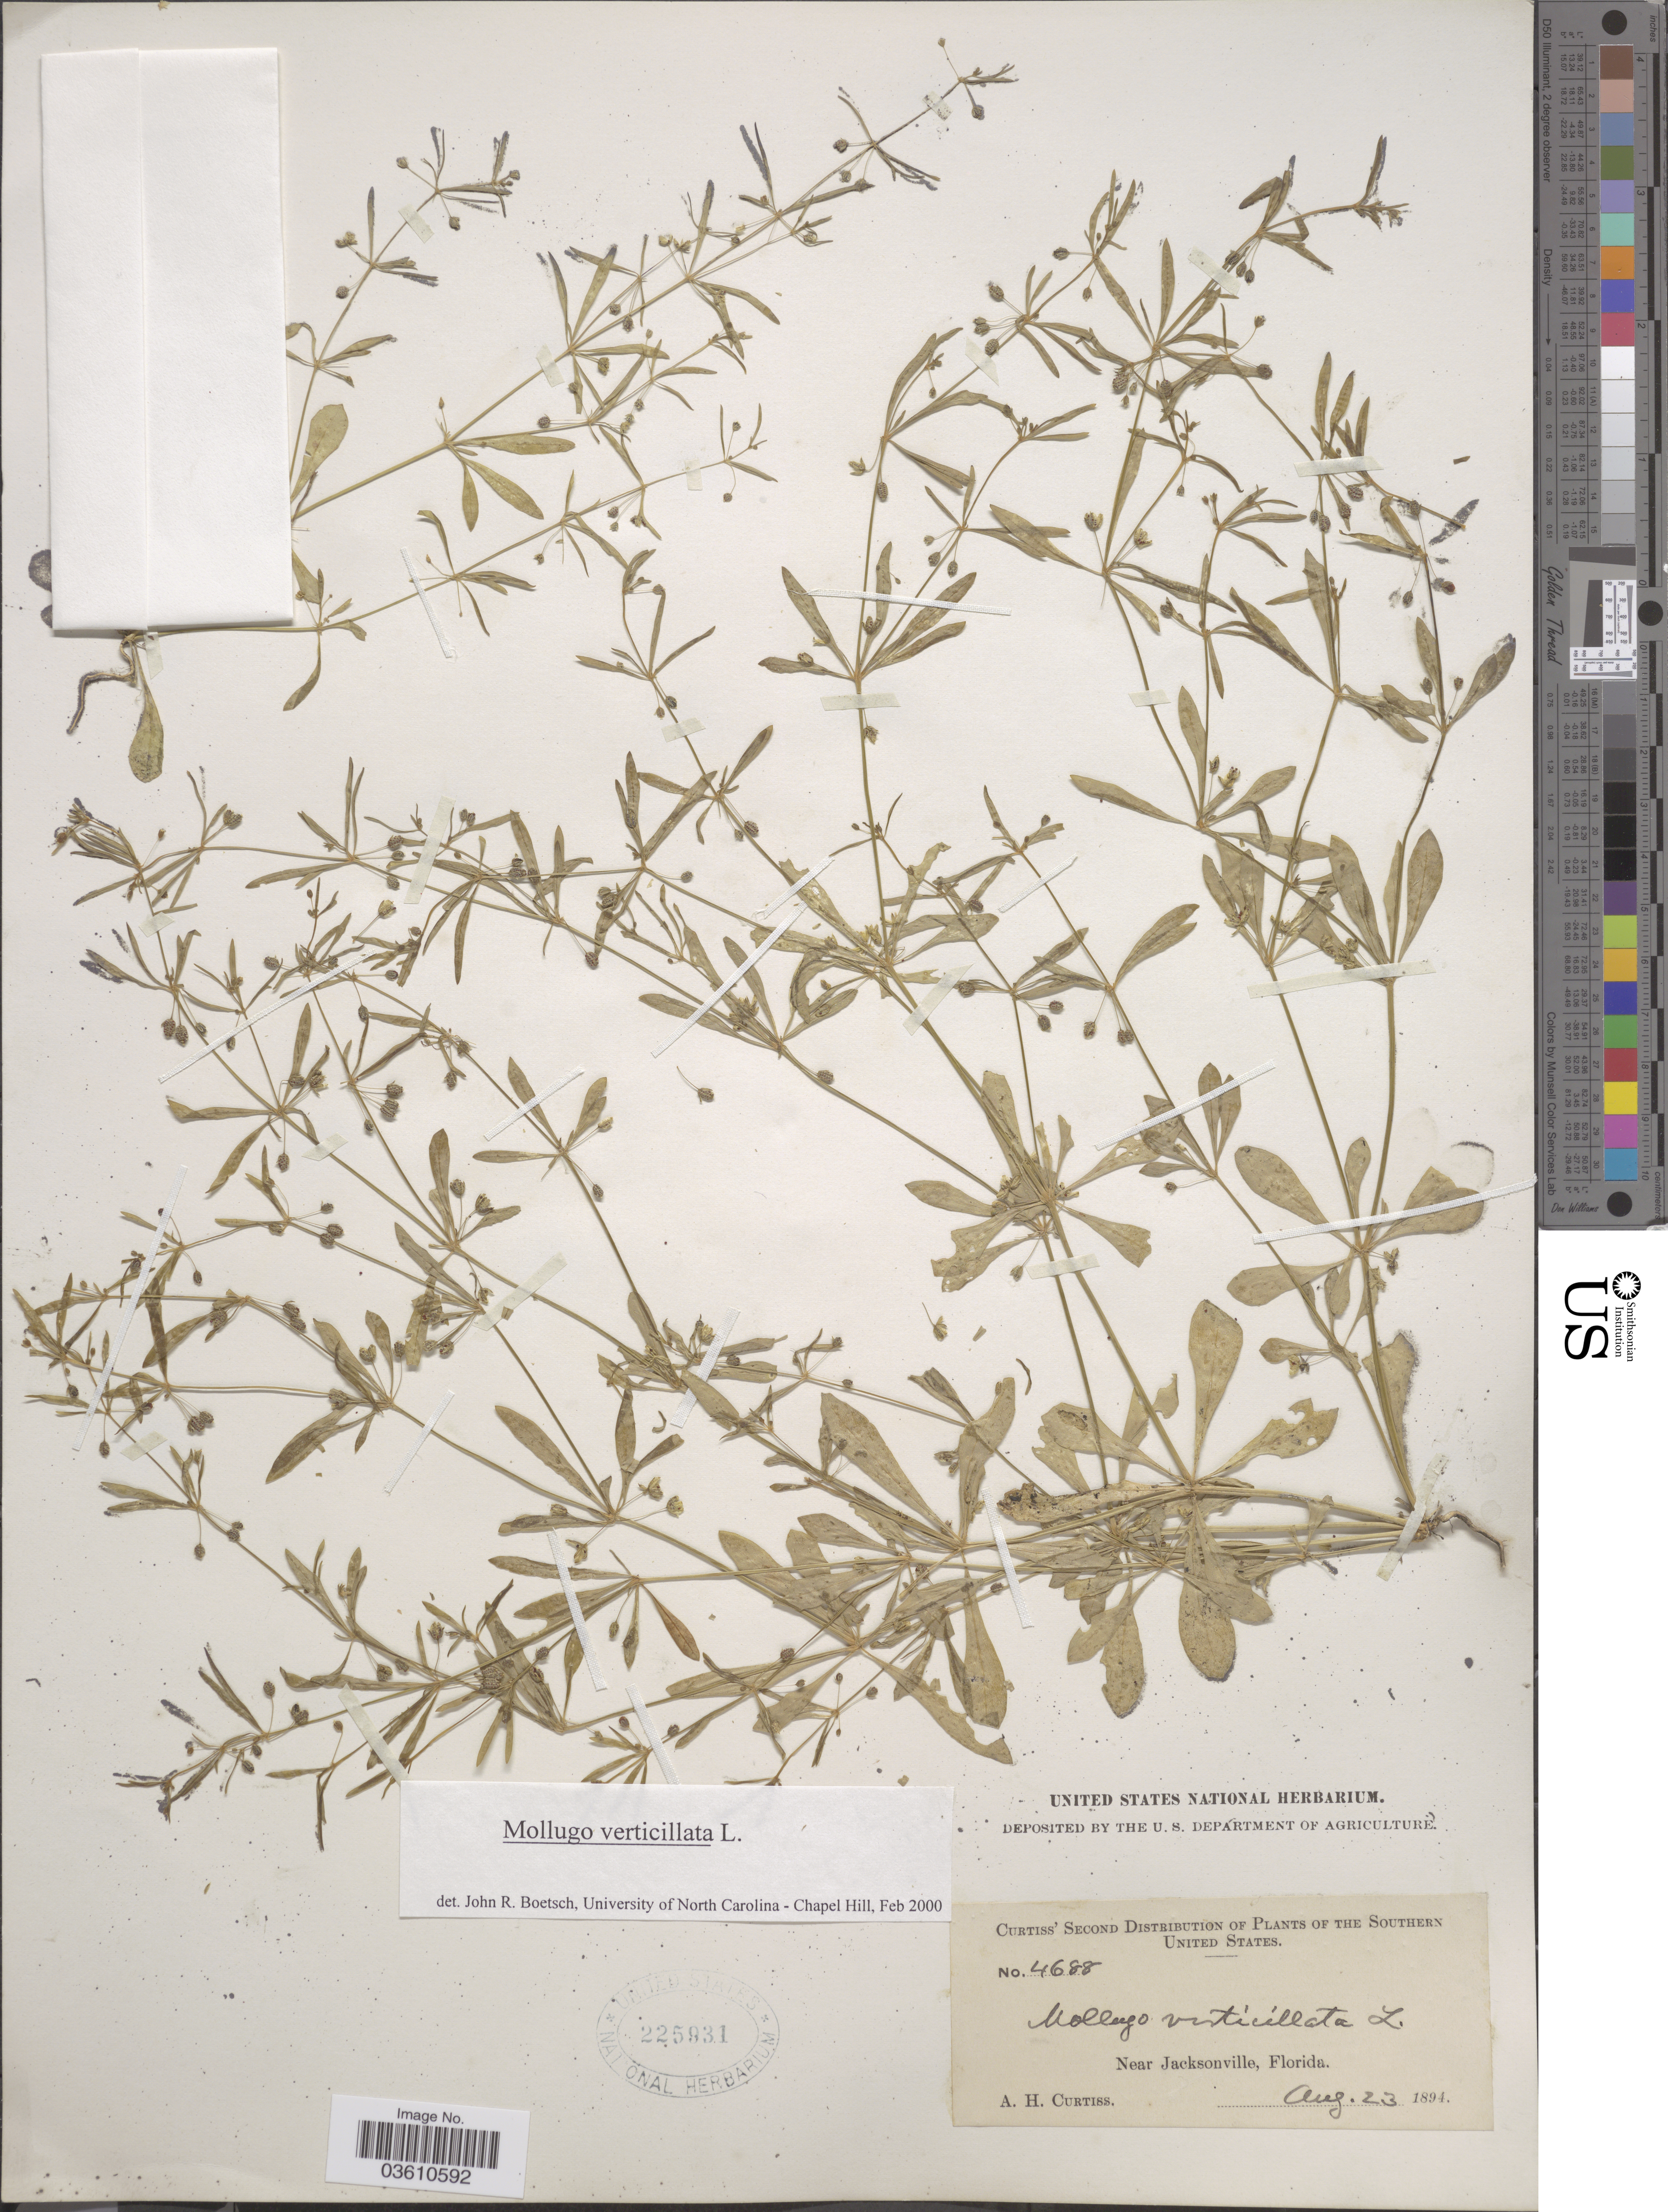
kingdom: Plantae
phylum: Tracheophyta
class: Magnoliopsida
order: Caryophyllales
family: Molluginaceae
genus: Mollugo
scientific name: Mollugo verticillata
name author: L.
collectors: A. H. Curtiss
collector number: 4688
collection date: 1894-08-23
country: United States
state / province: Florida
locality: The Southern United States. Near Jacksonville.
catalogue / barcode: US 225931